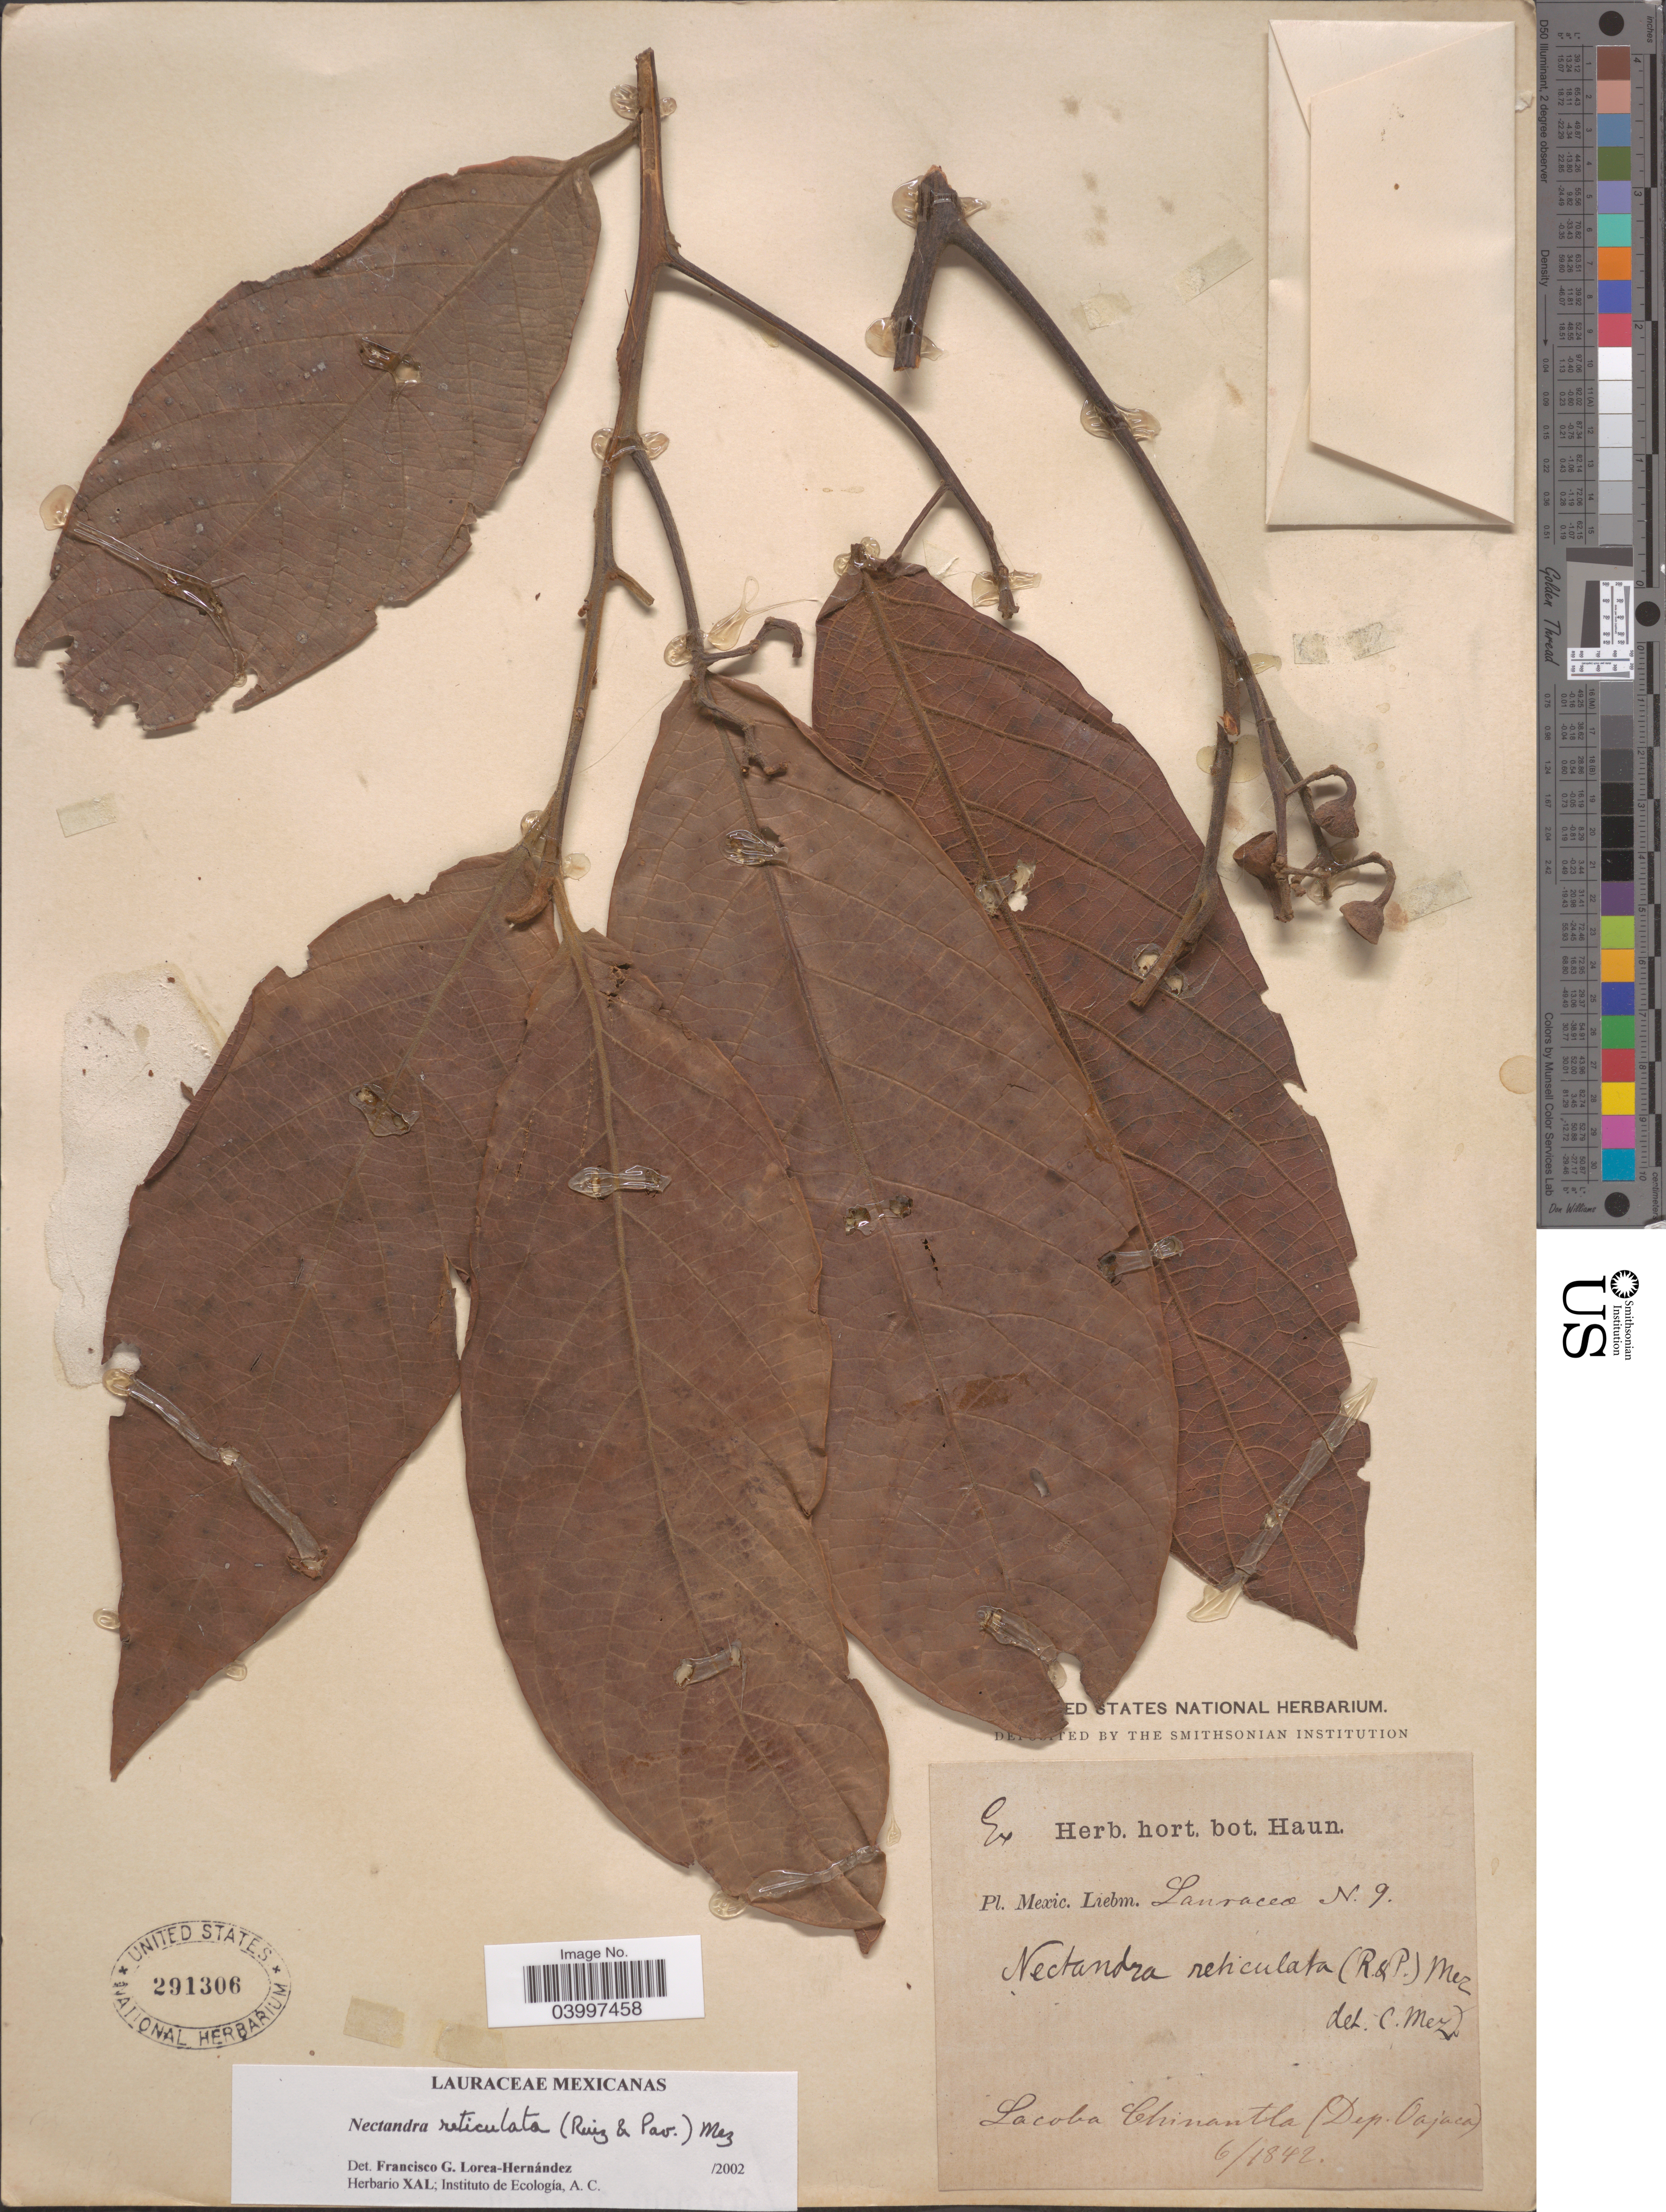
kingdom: Plantae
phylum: Tracheophyta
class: Magnoliopsida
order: Laurales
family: Lauraceae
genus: Nectandra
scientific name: Nectandra reticulata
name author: (Ruiz & Pav.) Mez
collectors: Liebm.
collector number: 9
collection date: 1842-06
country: Mexico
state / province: Oaxaca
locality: Lacoba Chinantla (Dep. Oajaca).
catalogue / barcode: US 291306